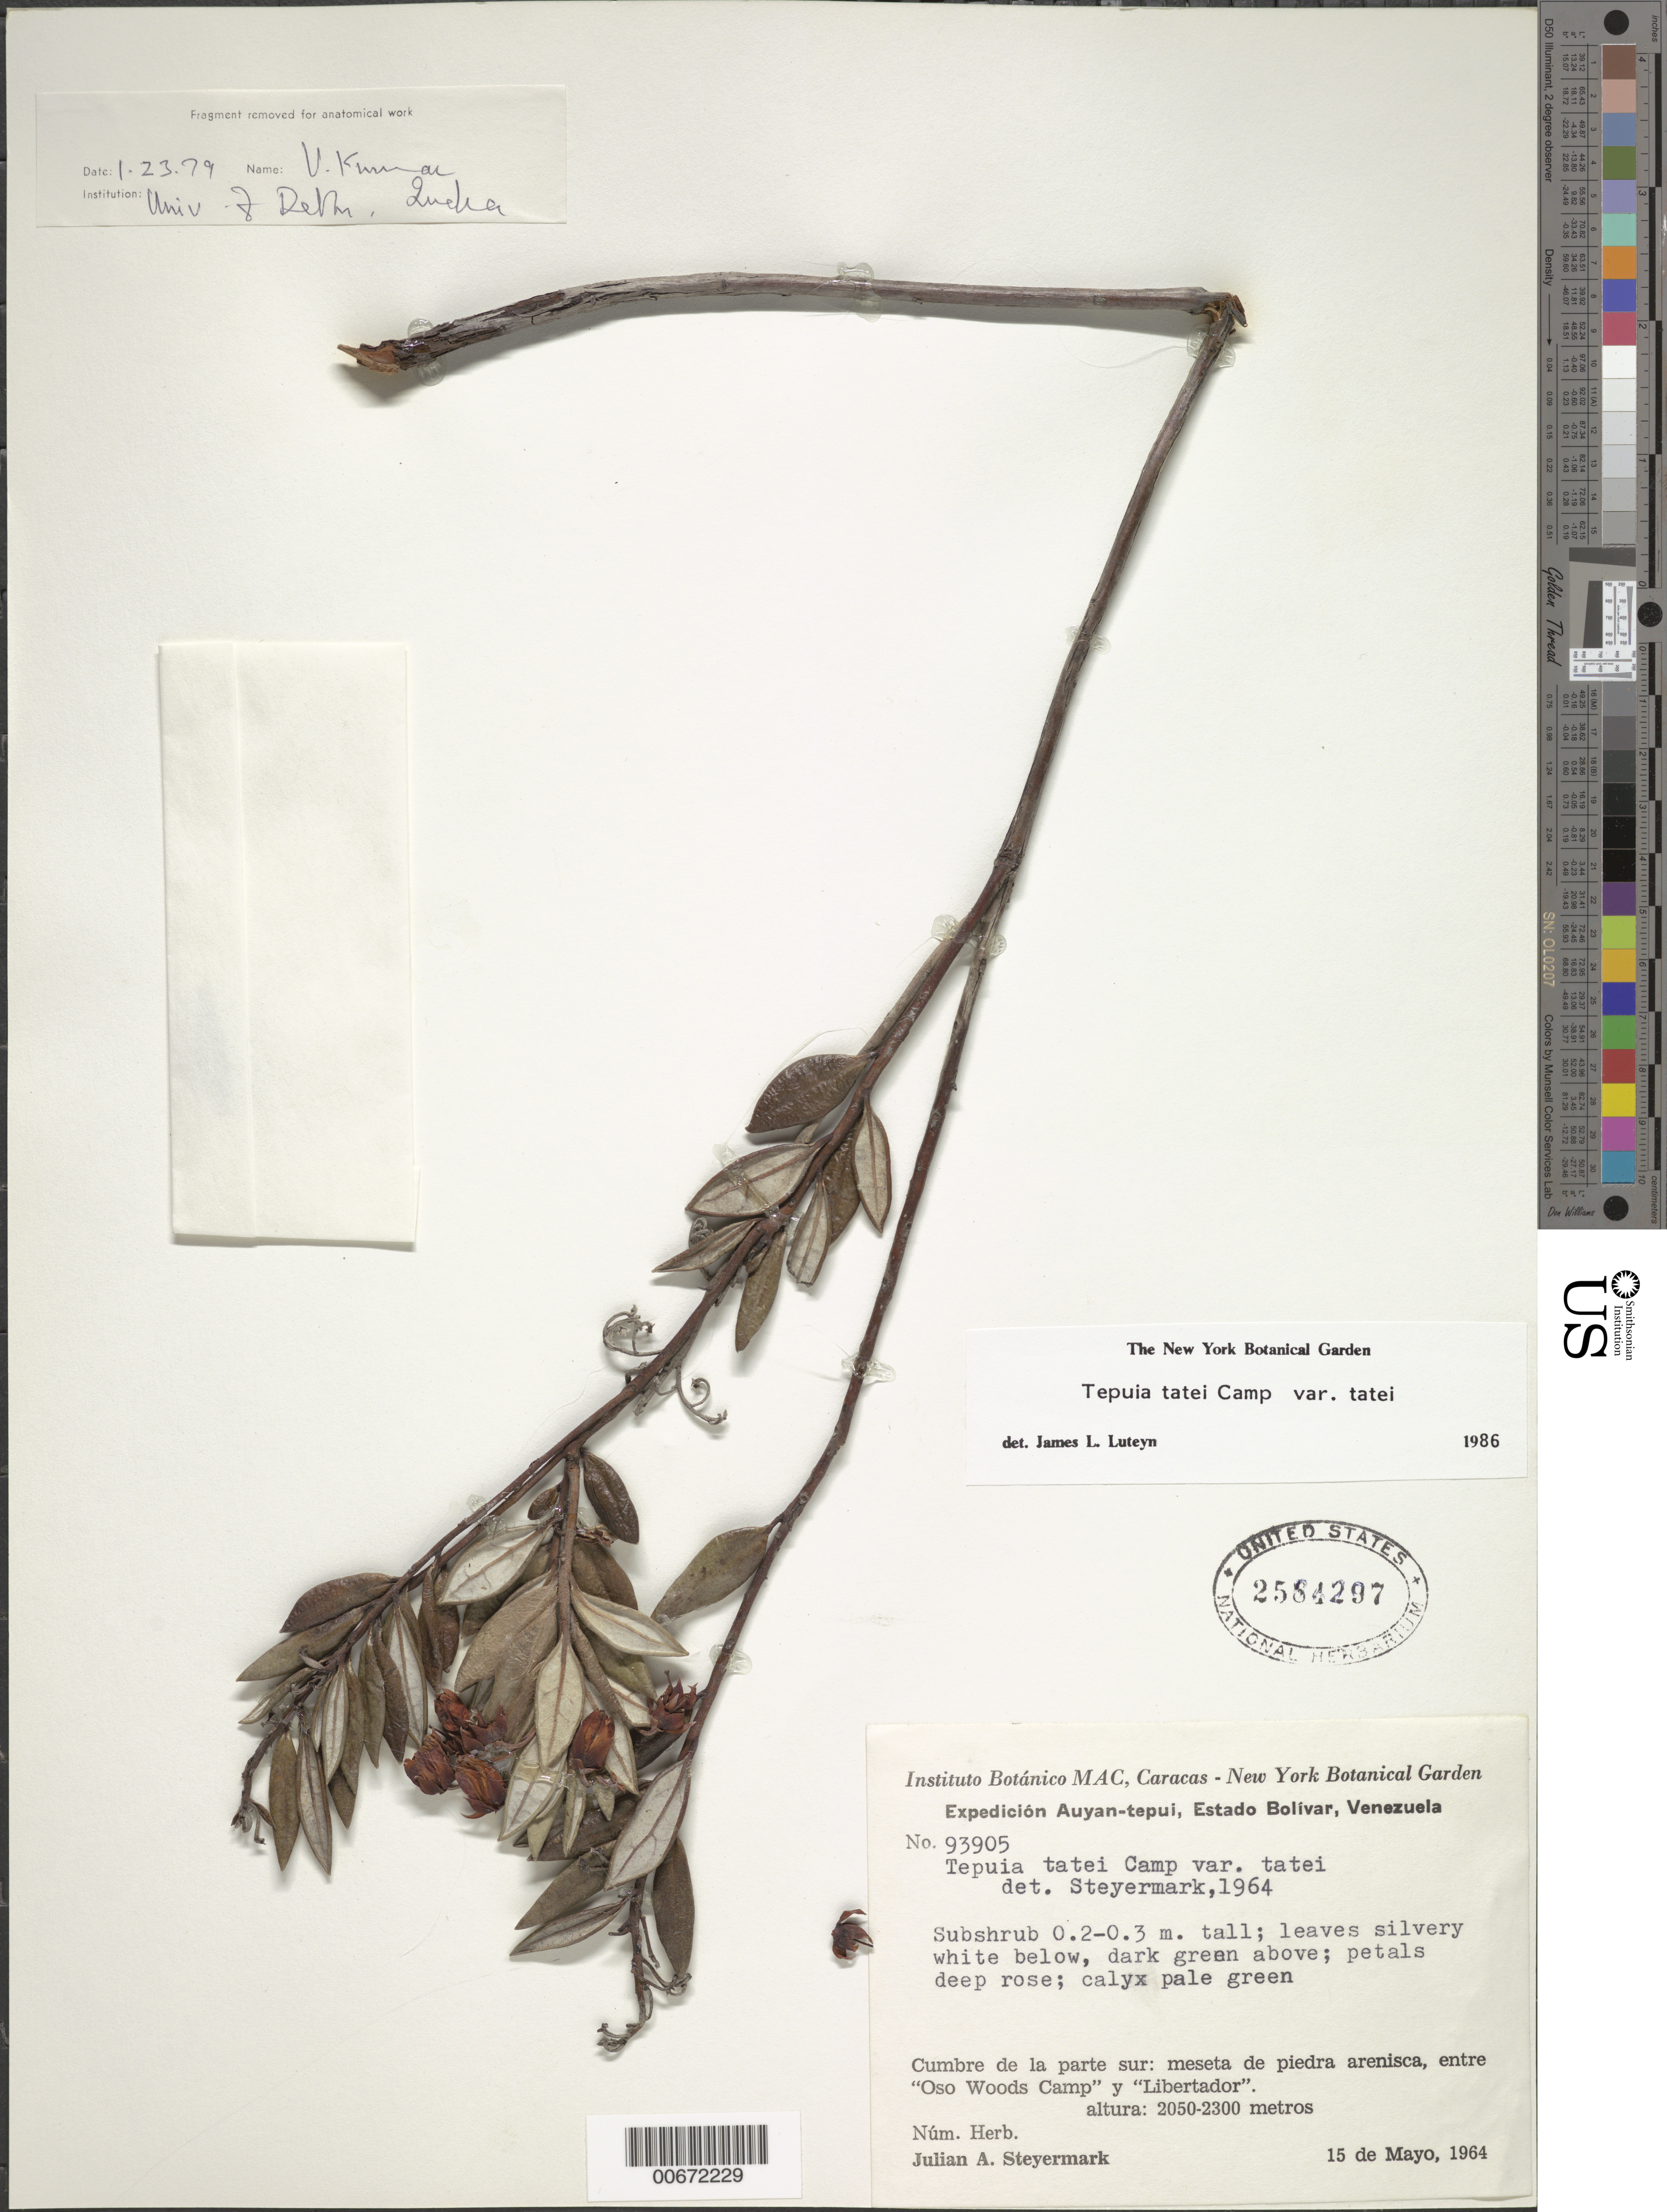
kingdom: Plantae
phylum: Tracheophyta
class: Magnoliopsida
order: Ericales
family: Ericaceae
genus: Tepuia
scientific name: Tepuia tatei var. tatei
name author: Camp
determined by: Luteyn, J. L.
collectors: J. Steyermark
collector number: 93905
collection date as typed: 15-May-64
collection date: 1964-05-15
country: Venezuela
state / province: Bolívar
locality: Auyan-tepuí, cumbre de la parte sur; entre Oso Woods Camp y Libertador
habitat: Meseta de piedra arenisca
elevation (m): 2050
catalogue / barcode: US 2584297